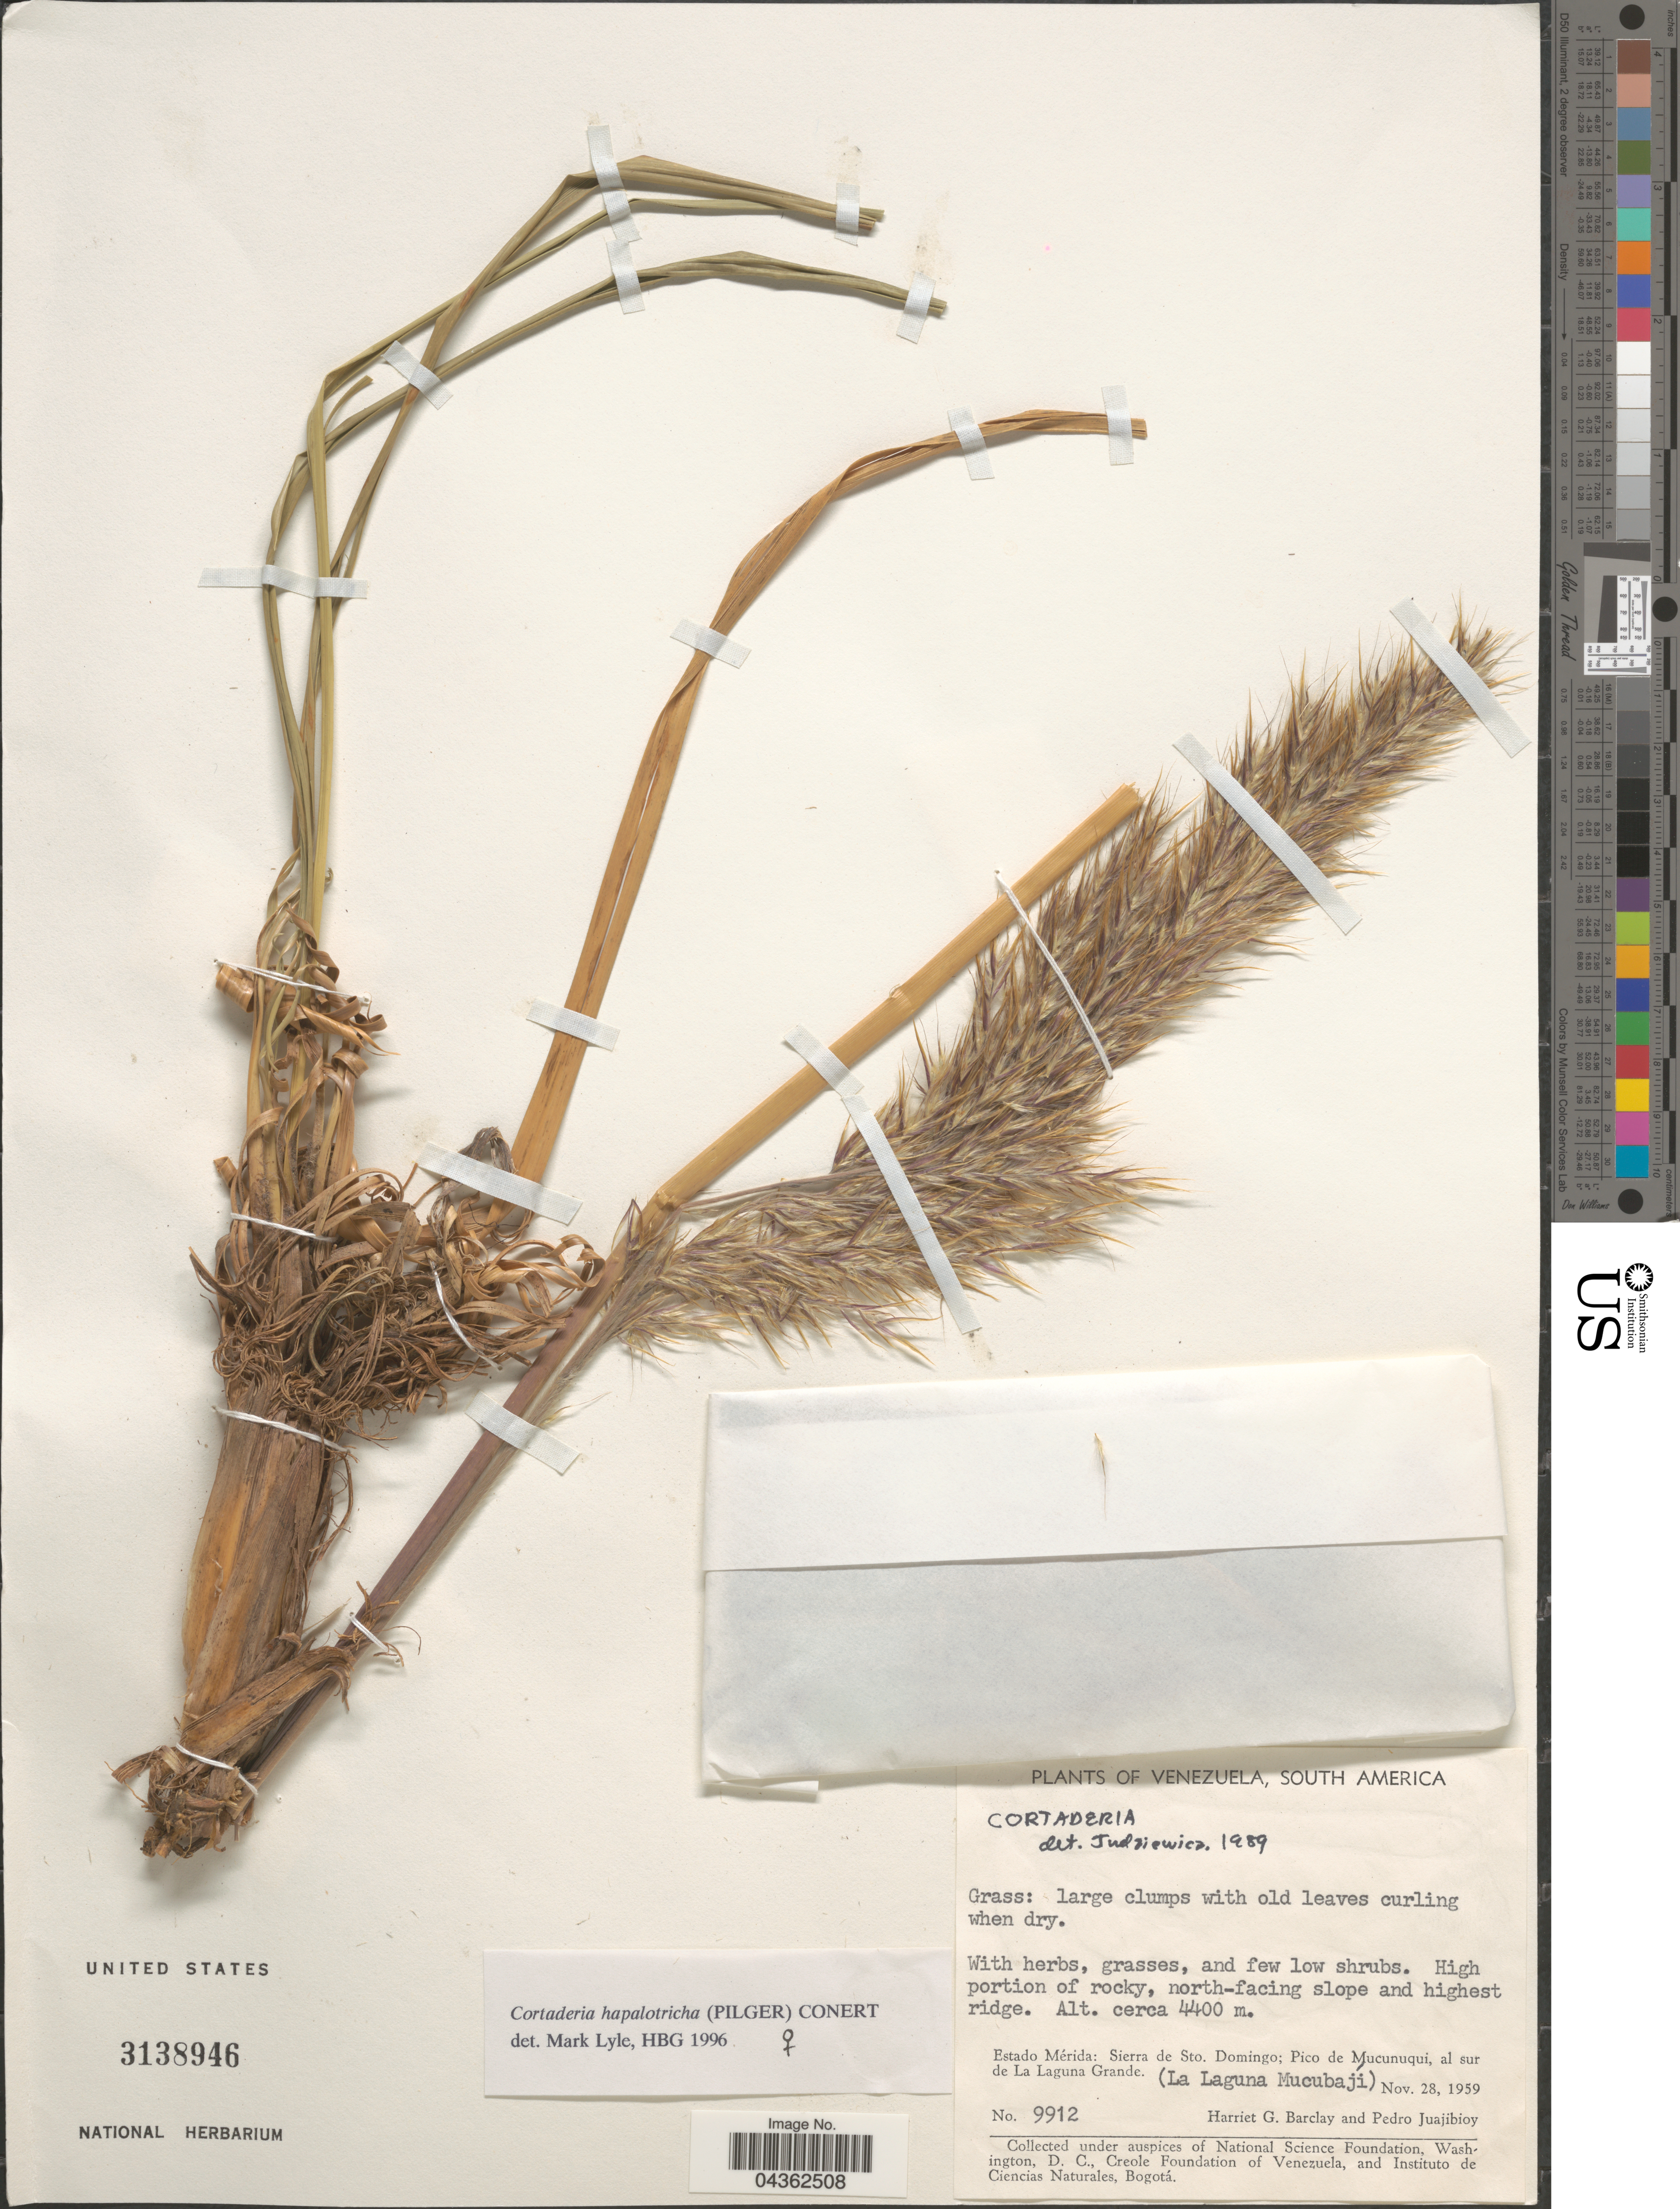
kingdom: Plantae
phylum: Tracheophyta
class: Liliopsida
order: Poales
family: Poaceae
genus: Cortaderia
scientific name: Cortaderia hapalotricha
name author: (Pilg.) Conert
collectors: H. G. Barclay & P. Juajibioy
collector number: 9912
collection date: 1959-11-28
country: Venezuela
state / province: Merida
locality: High portion of rocky, north-facing slope and highest ridge. Sierra de Sto. Domingo: Pico de Mucunuqui, al sur de La Laguna Grande. (La Laguna Mucubají).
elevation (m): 4400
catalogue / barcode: US 3138946